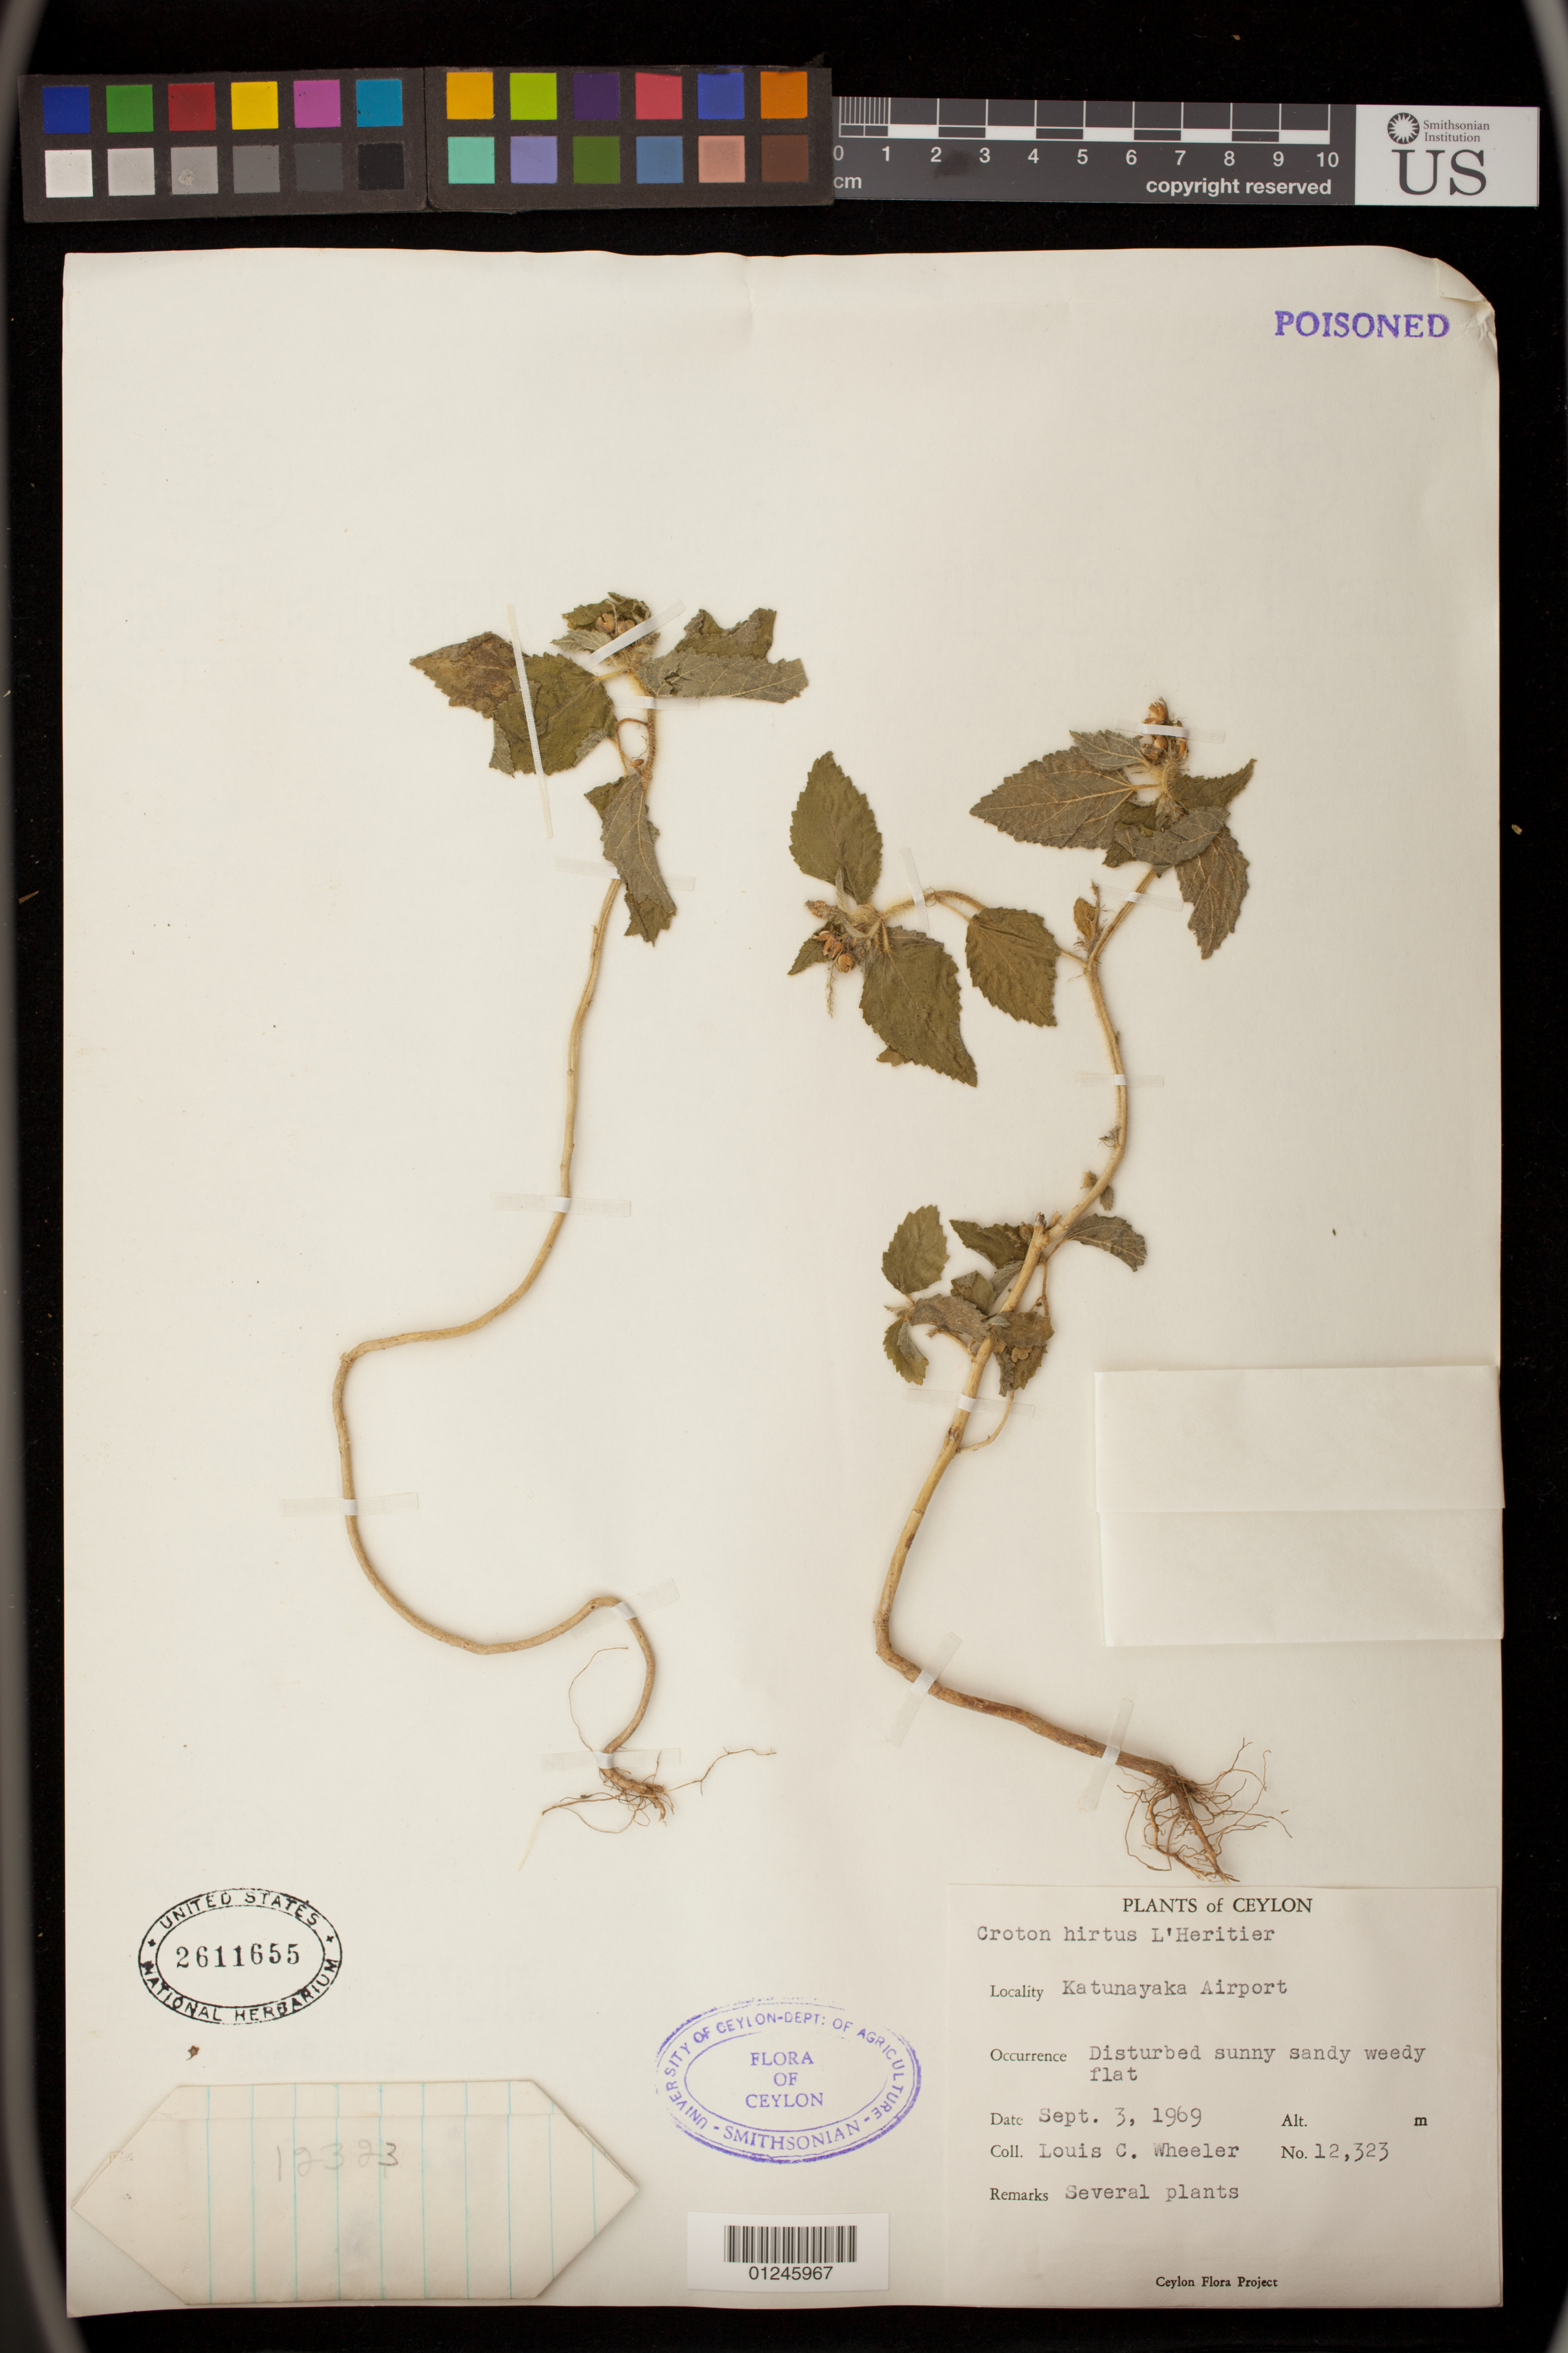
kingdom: Plantae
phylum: Tracheophyta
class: Magnoliopsida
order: Malpighiales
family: Euphorbiaceae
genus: Croton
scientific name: Croton hirtus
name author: L'Hér.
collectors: L. C. Wheeler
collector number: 12323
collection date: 1969-09-03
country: Sri Lanka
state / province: Western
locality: Katunayaka Airport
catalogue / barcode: US 2611655